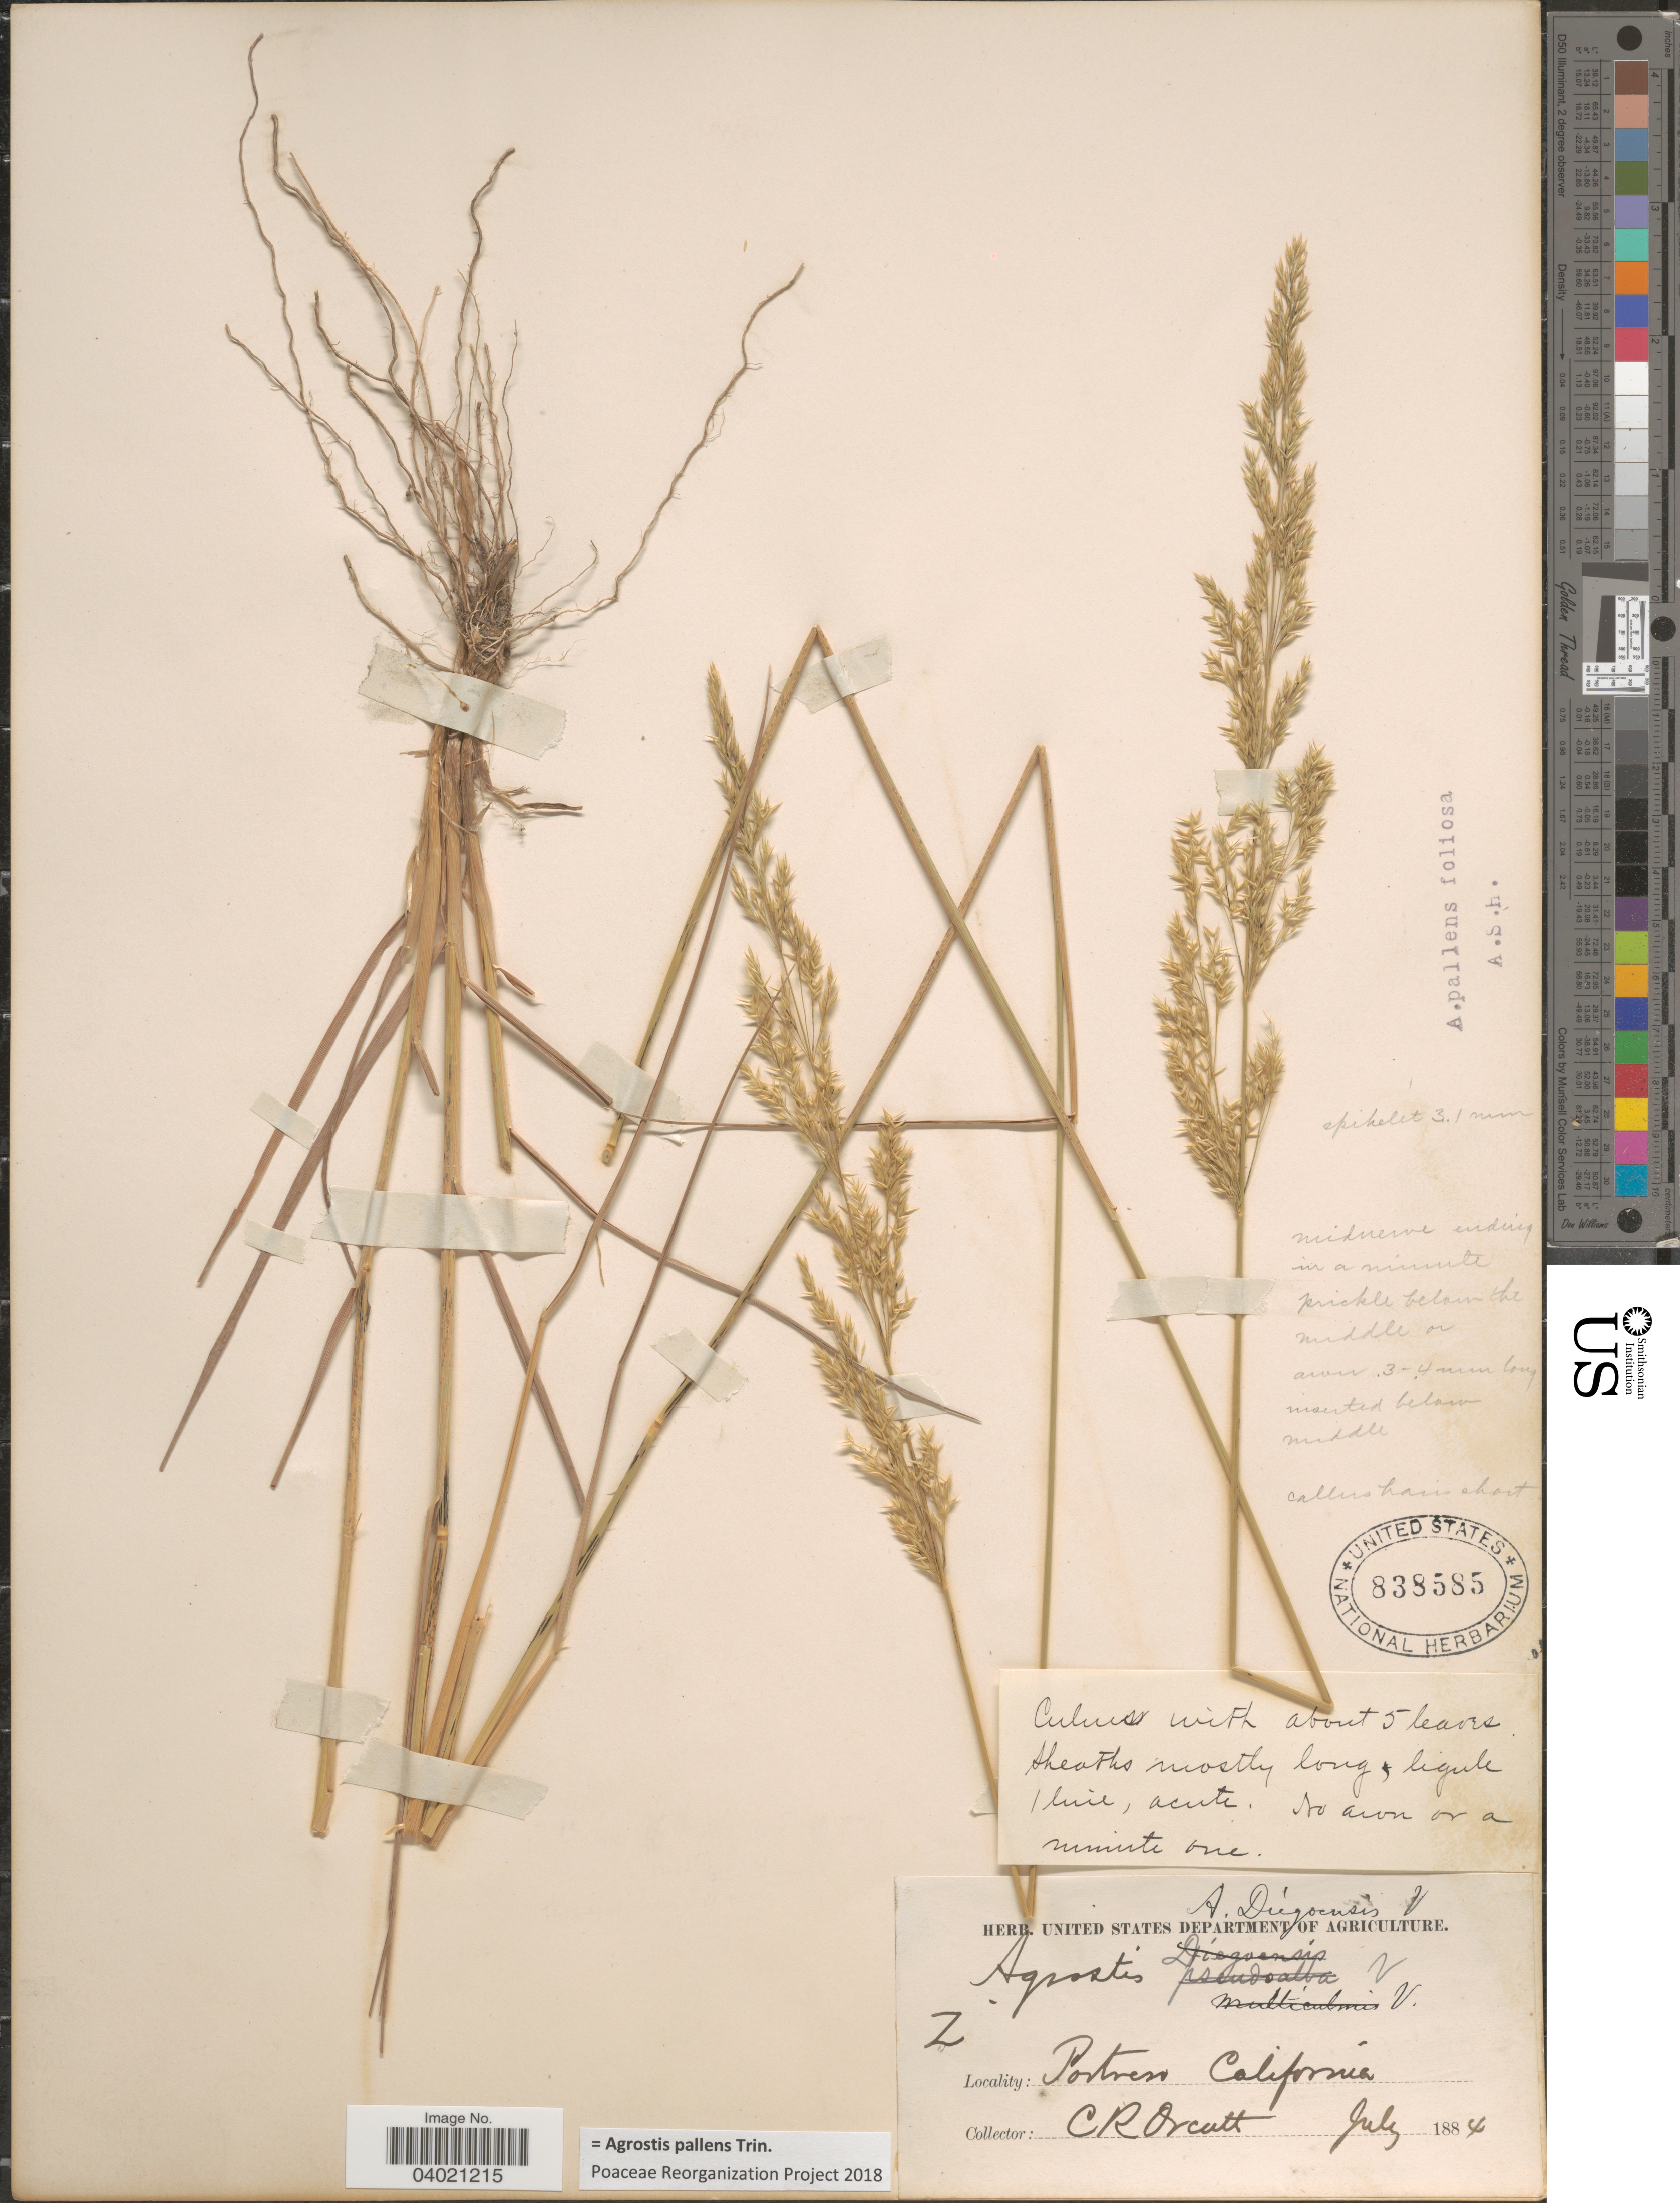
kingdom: Plantae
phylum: Tracheophyta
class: Liliopsida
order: Poales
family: Poaceae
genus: Agrostis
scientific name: Agrostis pallens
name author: Trin.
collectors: C. R. Orcutt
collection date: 1884-07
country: United States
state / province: California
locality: Potrero.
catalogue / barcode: US 838585